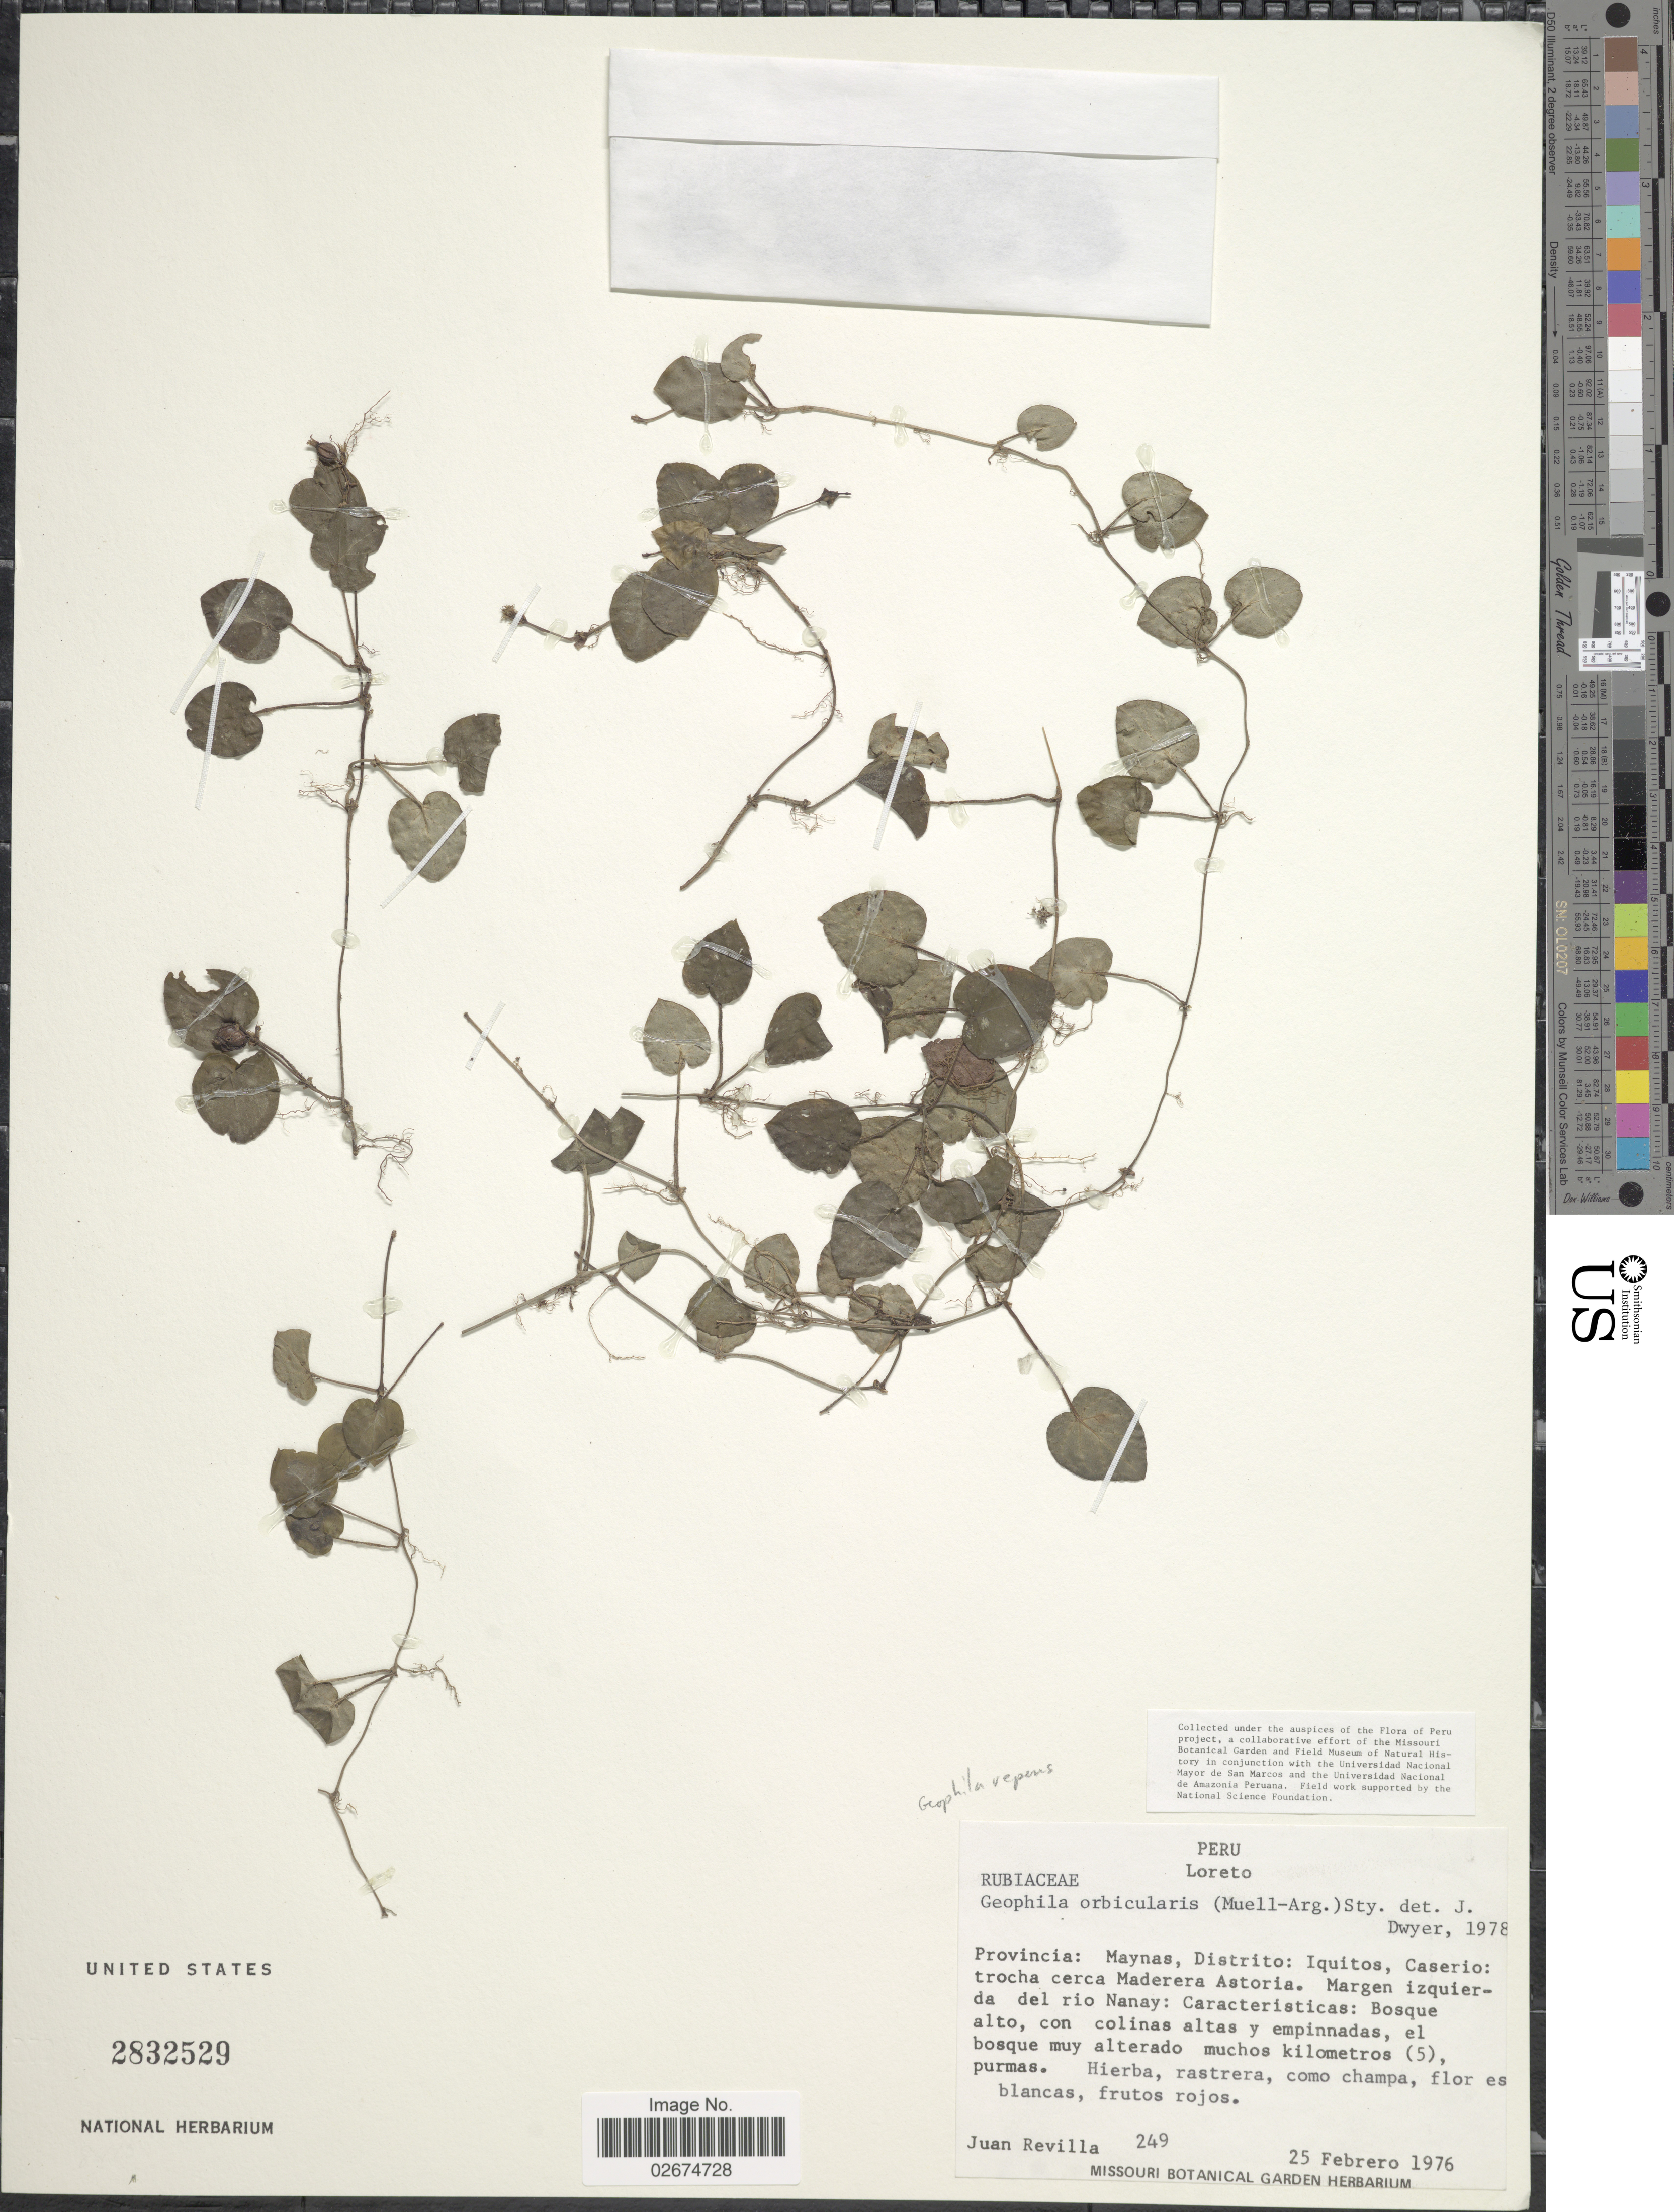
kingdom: Plantae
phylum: Tracheophyta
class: Magnoliopsida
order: Gentianales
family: Rubiaceae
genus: Carinta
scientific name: Carinta repens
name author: (L.) L.B. Sm. & Downs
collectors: J. Revilla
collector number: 249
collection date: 1976-02-25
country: Peru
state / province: Loreto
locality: Provincia: Maynas, Distrito: Iquitosm Caserio: trocha cerca Maderera Astoria, margen izqueirda del rio Nanay: Caracteristicas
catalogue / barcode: US 2832529